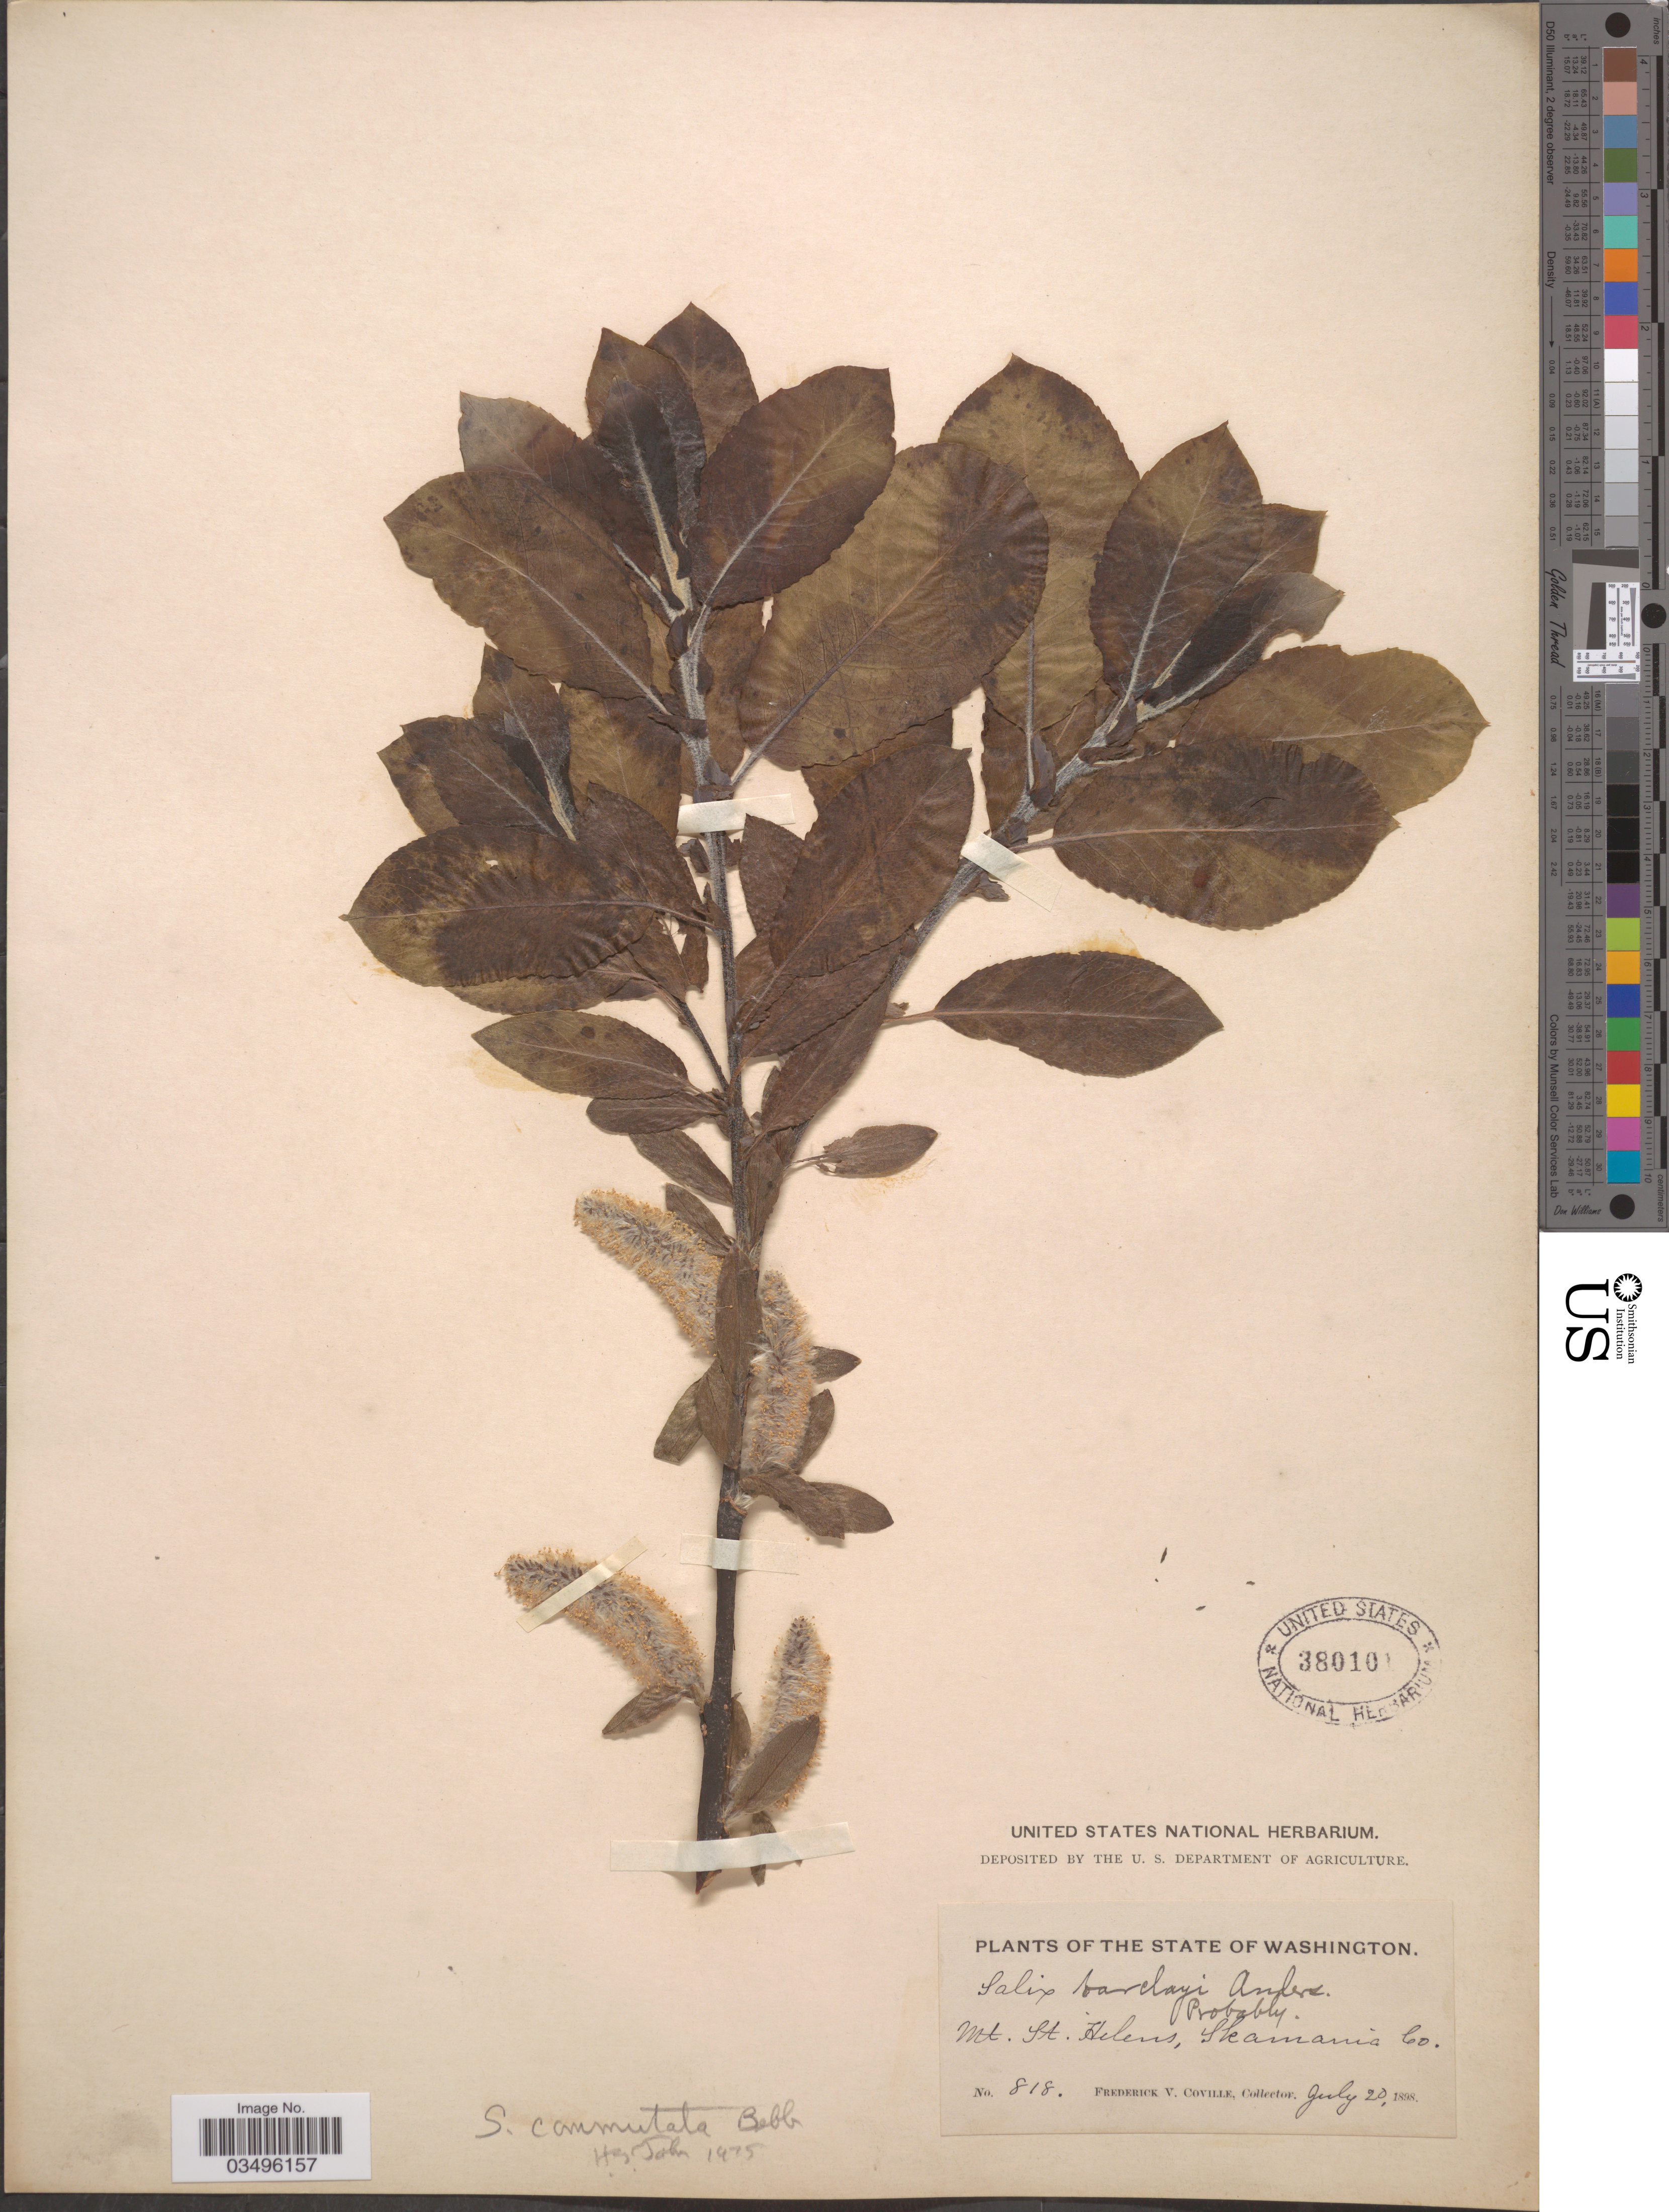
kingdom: Plantae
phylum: Tracheophyta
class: Magnoliopsida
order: Malpighiales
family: Salicaceae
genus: Salix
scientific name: Salix commutata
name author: Bebb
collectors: F. V. Coville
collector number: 818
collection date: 1898-07-20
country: United States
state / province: Washington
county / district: Skamania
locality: Mt. St. Helens. Skamania Co.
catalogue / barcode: US 380101